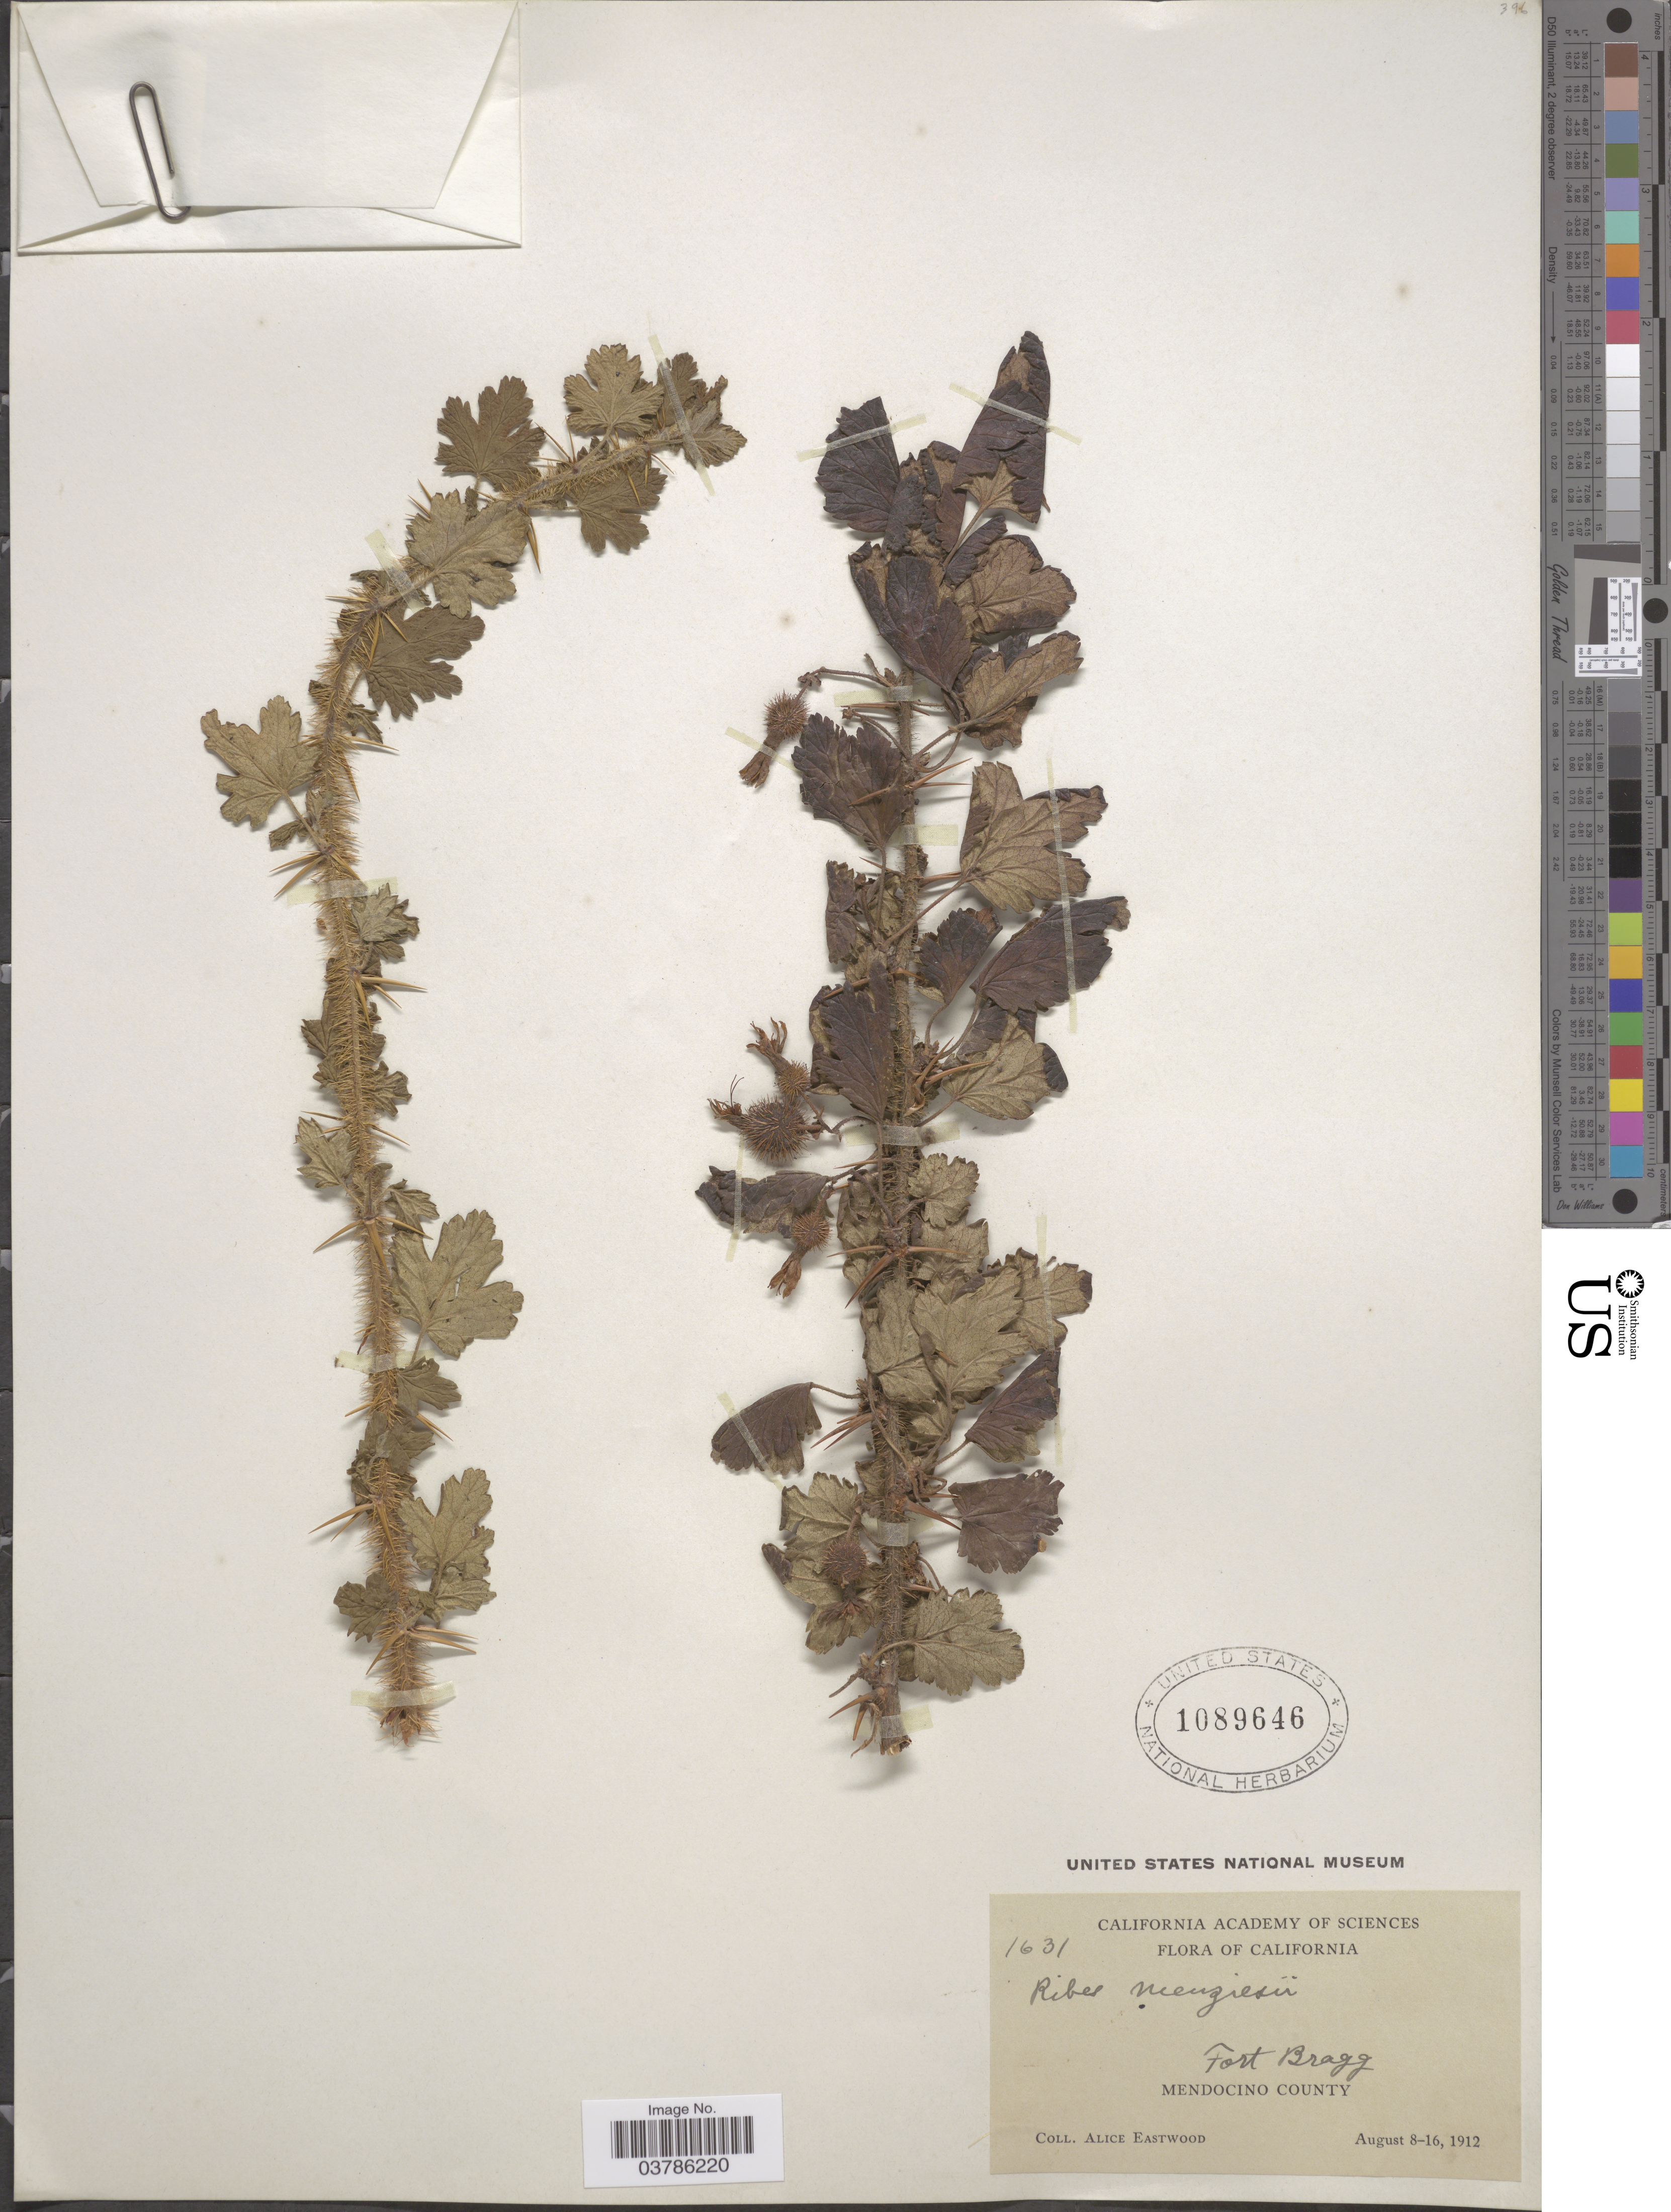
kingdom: Plantae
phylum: Tracheophyta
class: Magnoliopsida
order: Saxifragales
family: Grossulariaceae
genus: Ribes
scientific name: Ribes menziesii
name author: Pursh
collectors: A. Eastwood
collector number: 1631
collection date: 1912-08-08/1912-08-16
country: United States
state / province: California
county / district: Mendocino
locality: Fort Bragg. Mendocino County.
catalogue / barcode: US 1089646